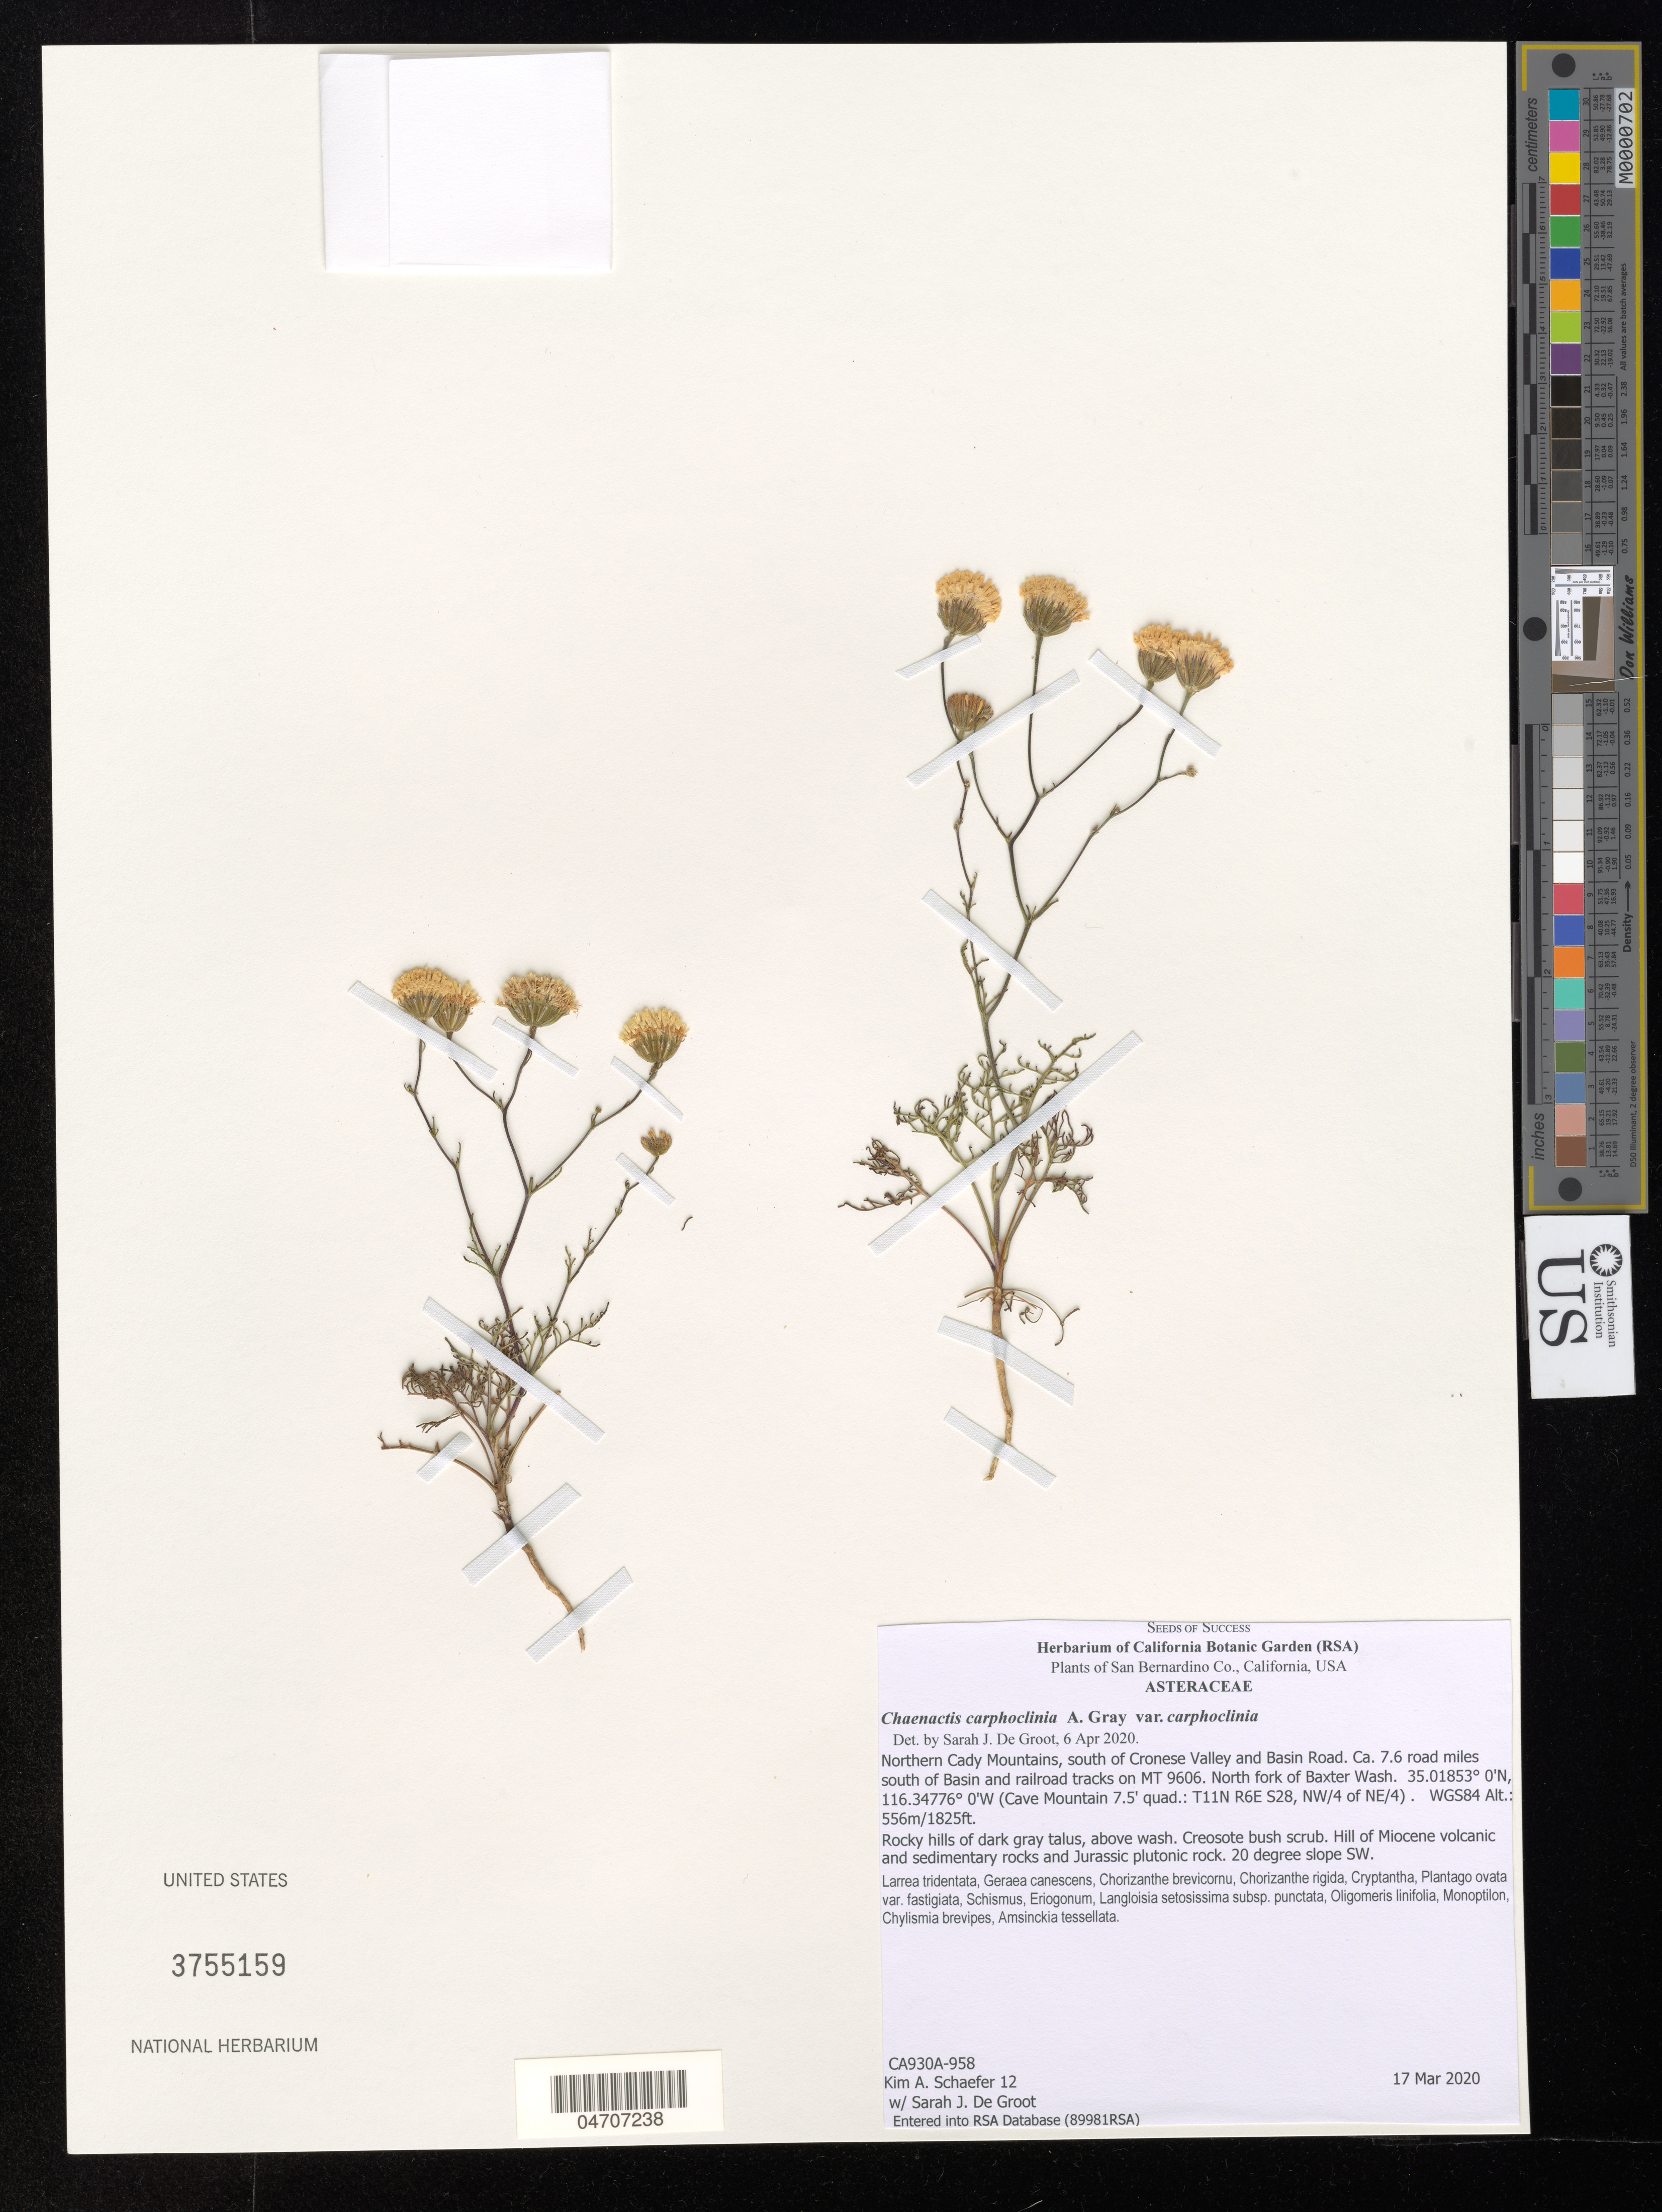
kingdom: Plantae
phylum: Tracheophyta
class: Magnoliopsida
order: Asterales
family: Asteraceae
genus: Chaenactis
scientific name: Chaenactis carphoclinia var. carphoclinia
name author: A. Gray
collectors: K. Schaefer & S. De Groot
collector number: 12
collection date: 2020-03-17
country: United States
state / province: California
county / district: San Bernardino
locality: San Bernardino Co. Northern Cady Mountains, south of Cronese Valley and Basin Road. Ca. 7.6 road miles south of Basin and railroad tracks on MT 9606. North fork of Baxter Wash. (Cave Mountain 7.5' quad: T11N R6E S28, NW/4 of NE/4). WGS84.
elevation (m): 556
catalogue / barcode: US 3755159